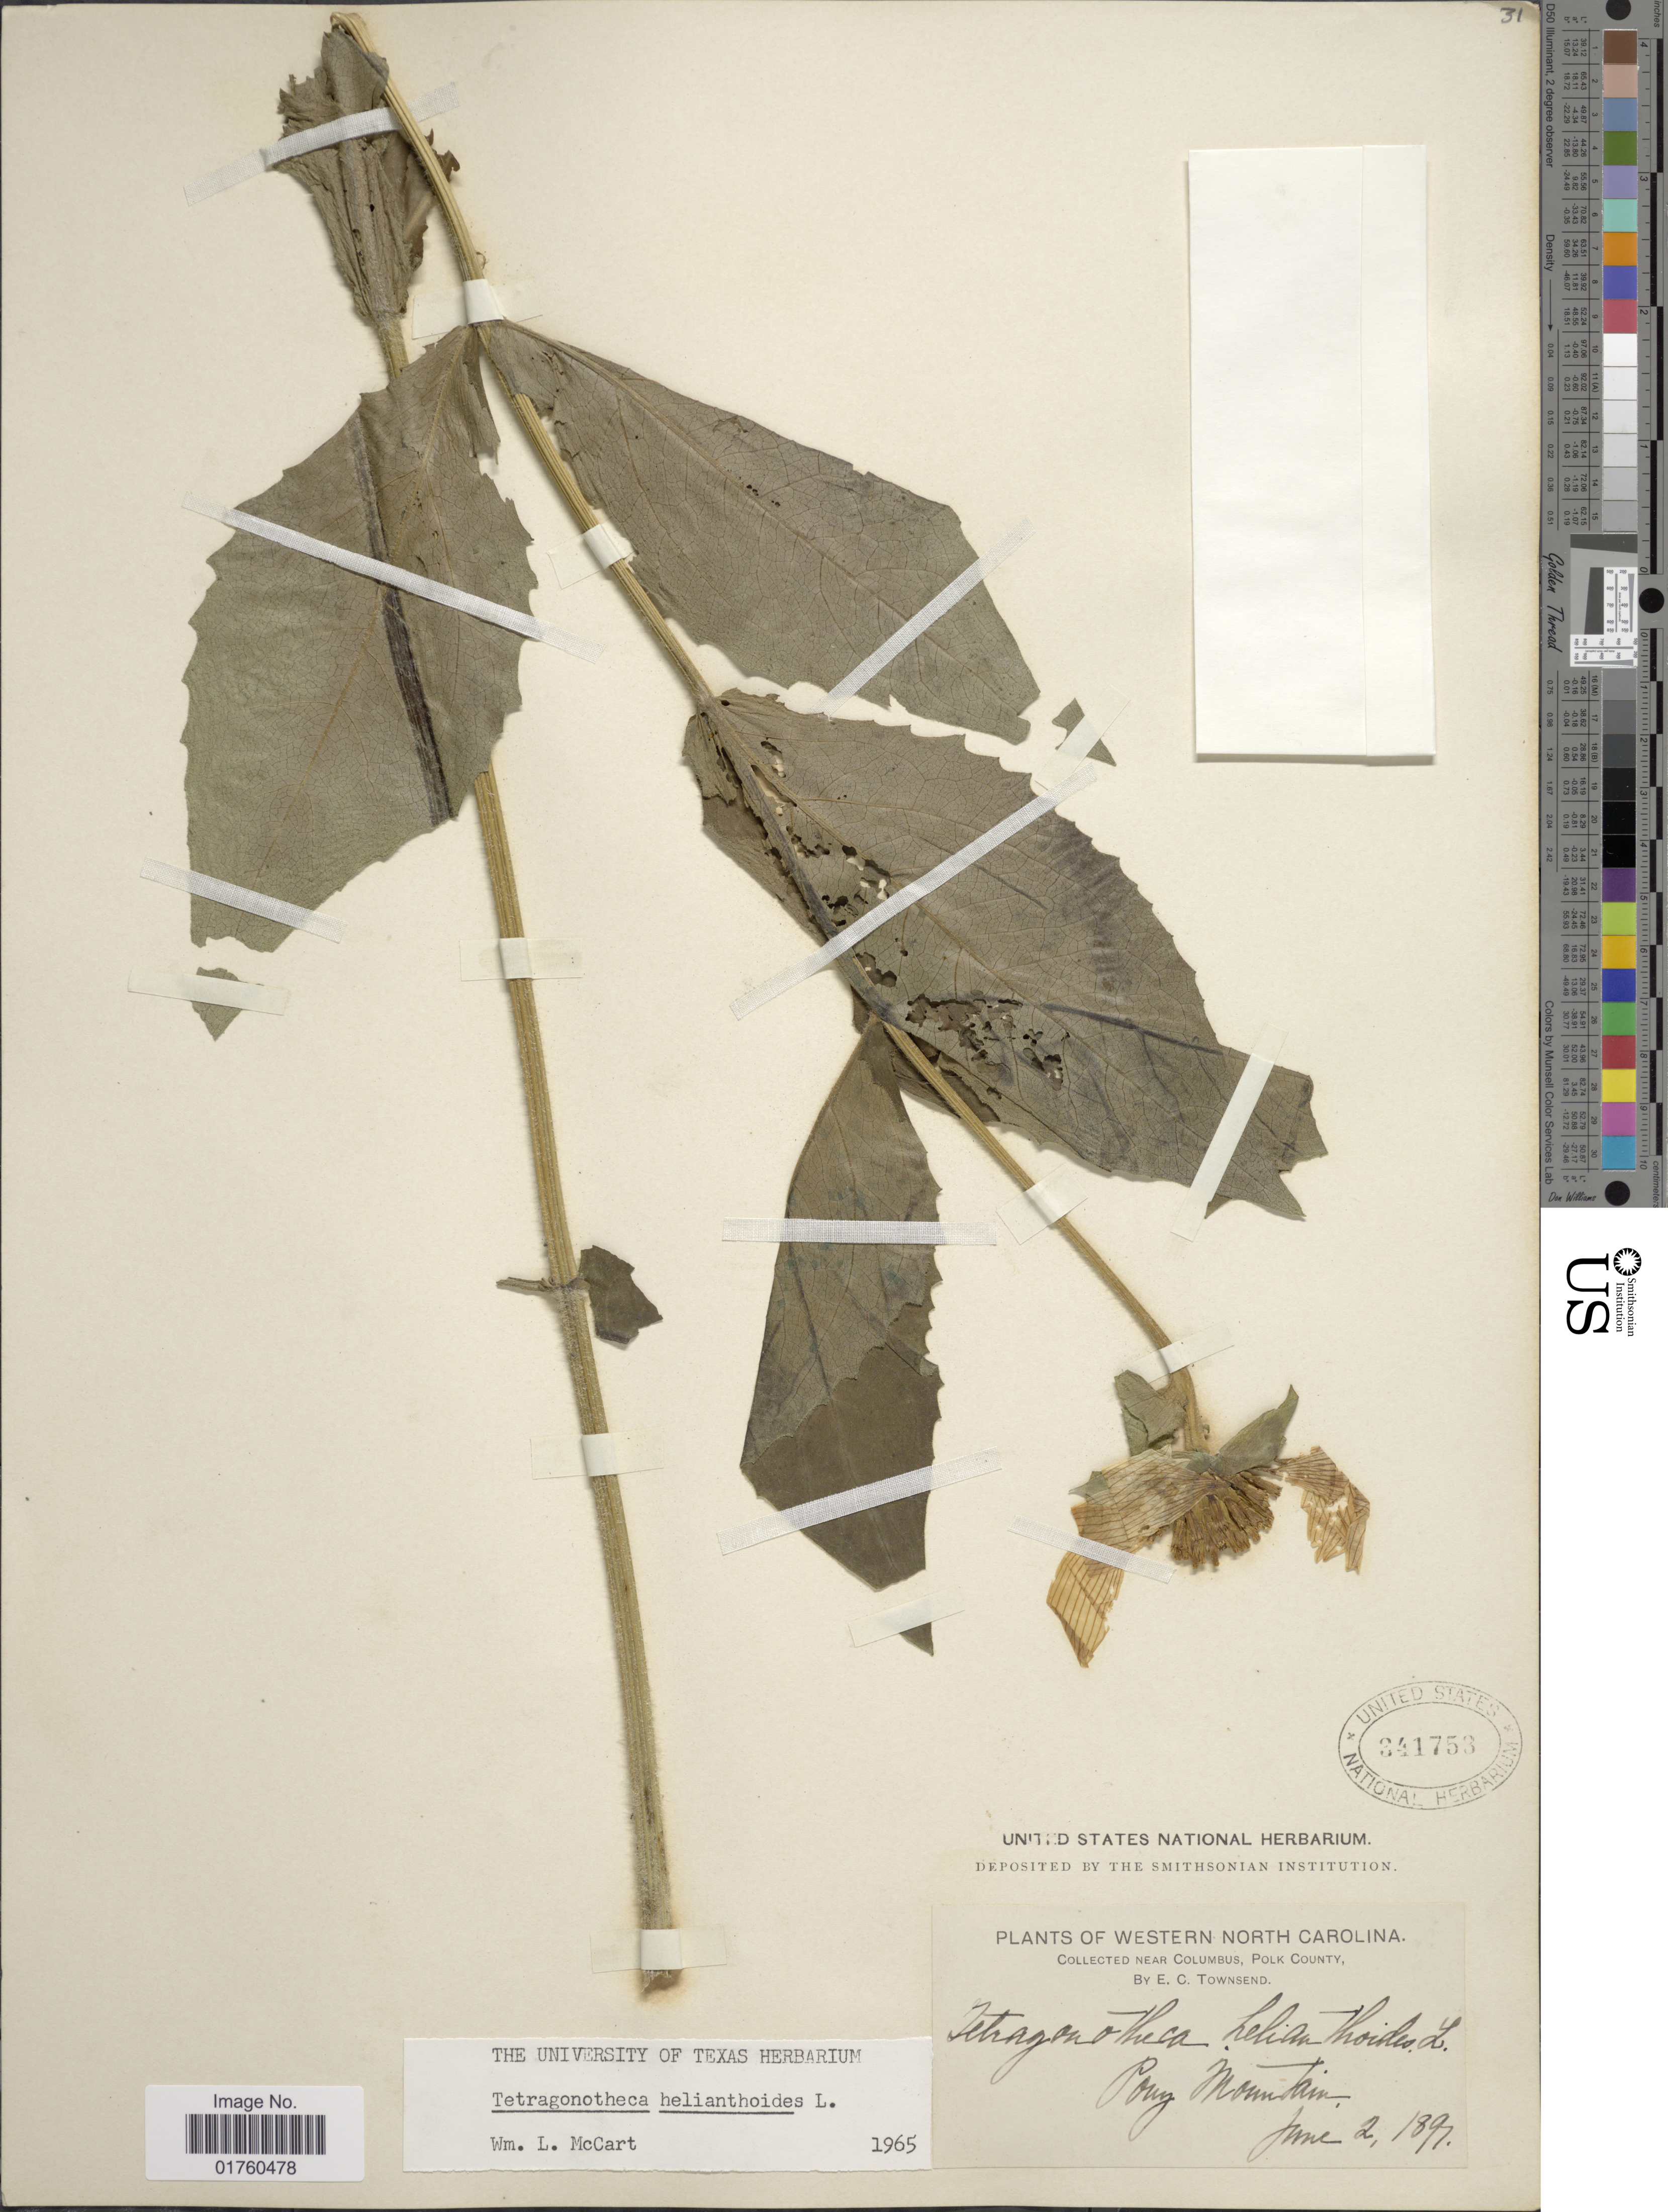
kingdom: Plantae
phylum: Tracheophyta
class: Magnoliopsida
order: Asterales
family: Asteraceae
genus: Tetragonotheca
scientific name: Tetragonotheca helianthoides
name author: L.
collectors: E. C. Townsend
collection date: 1897-06-02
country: United States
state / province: North Carolina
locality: Western North Carolina. Near Columbus, Polk County. Pony Mountain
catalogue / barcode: US 341753